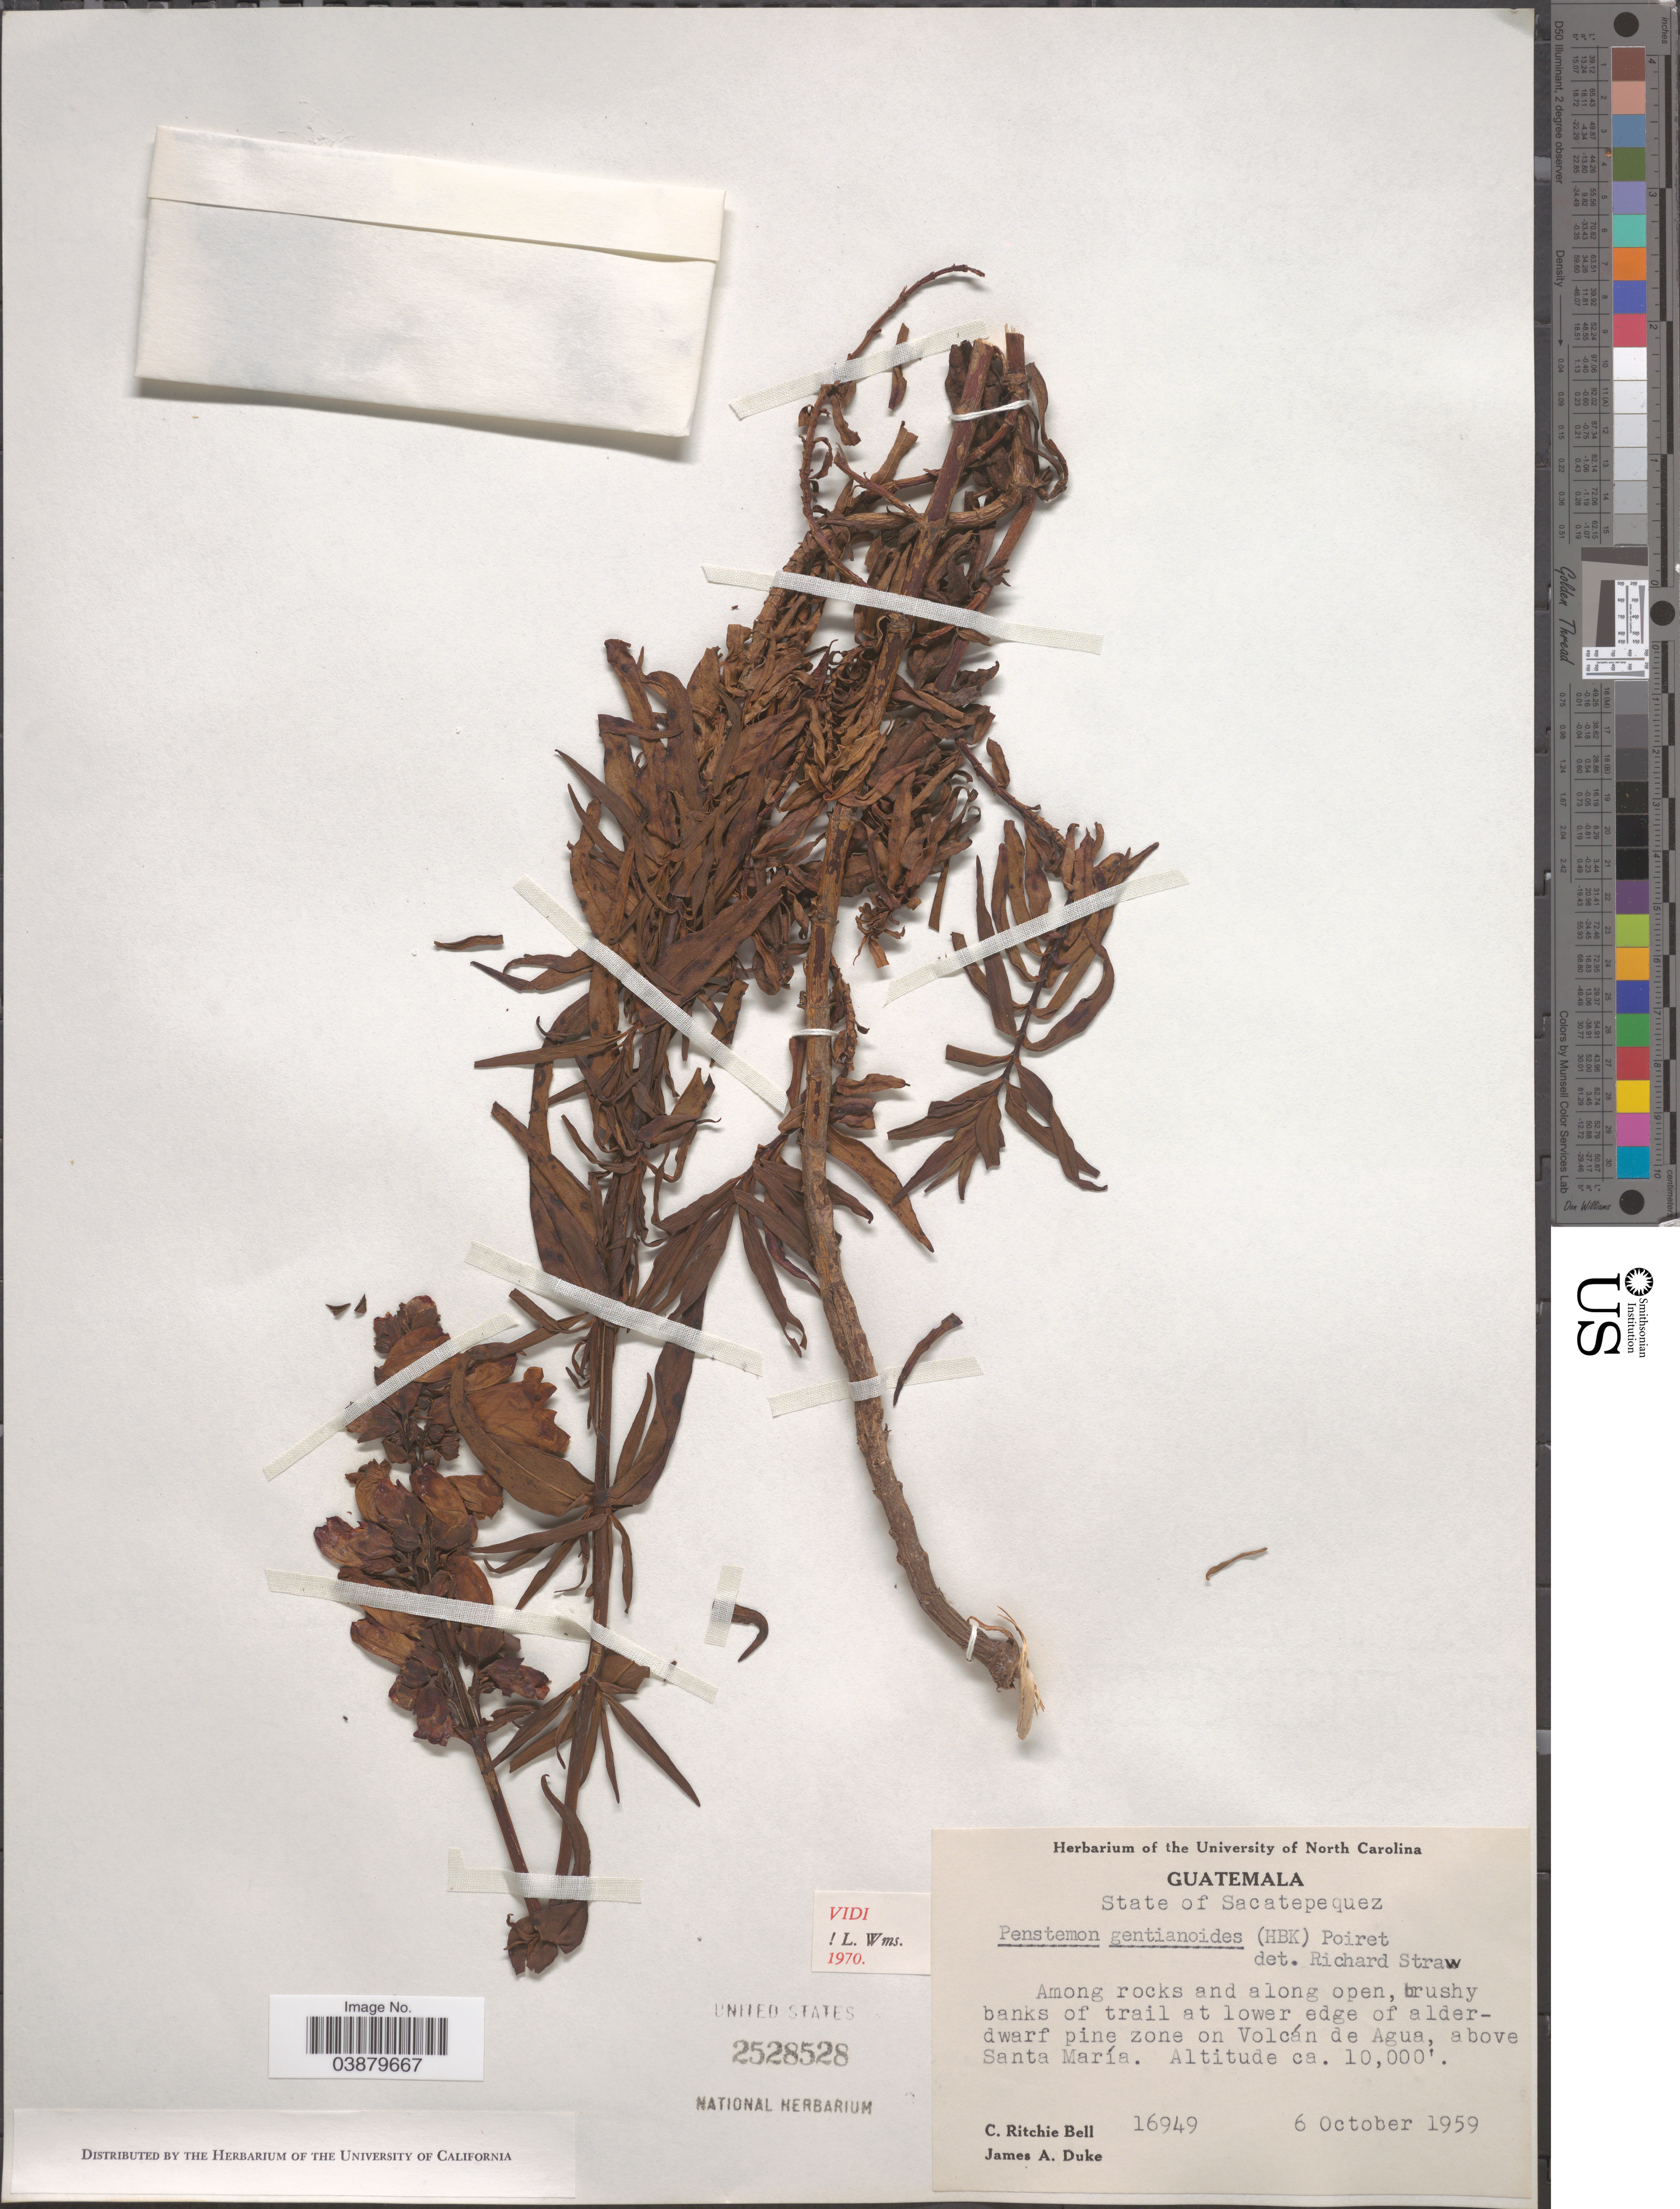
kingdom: Plantae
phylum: Tracheophyta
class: Magnoliopsida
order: Lamiales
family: Plantaginaceae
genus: Penstemon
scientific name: Penstemon gentianoides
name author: (Kunth) Poir.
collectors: C. R. Bell & J. A. Duke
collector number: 16949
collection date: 1959-10-06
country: Guatemala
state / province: Sacatepequez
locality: Among rocks and along open, brushy banks of trail at lower edge of alderdwarf pine zone on Volcán de Agua, above Santa María.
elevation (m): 3048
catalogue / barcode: US 2528528